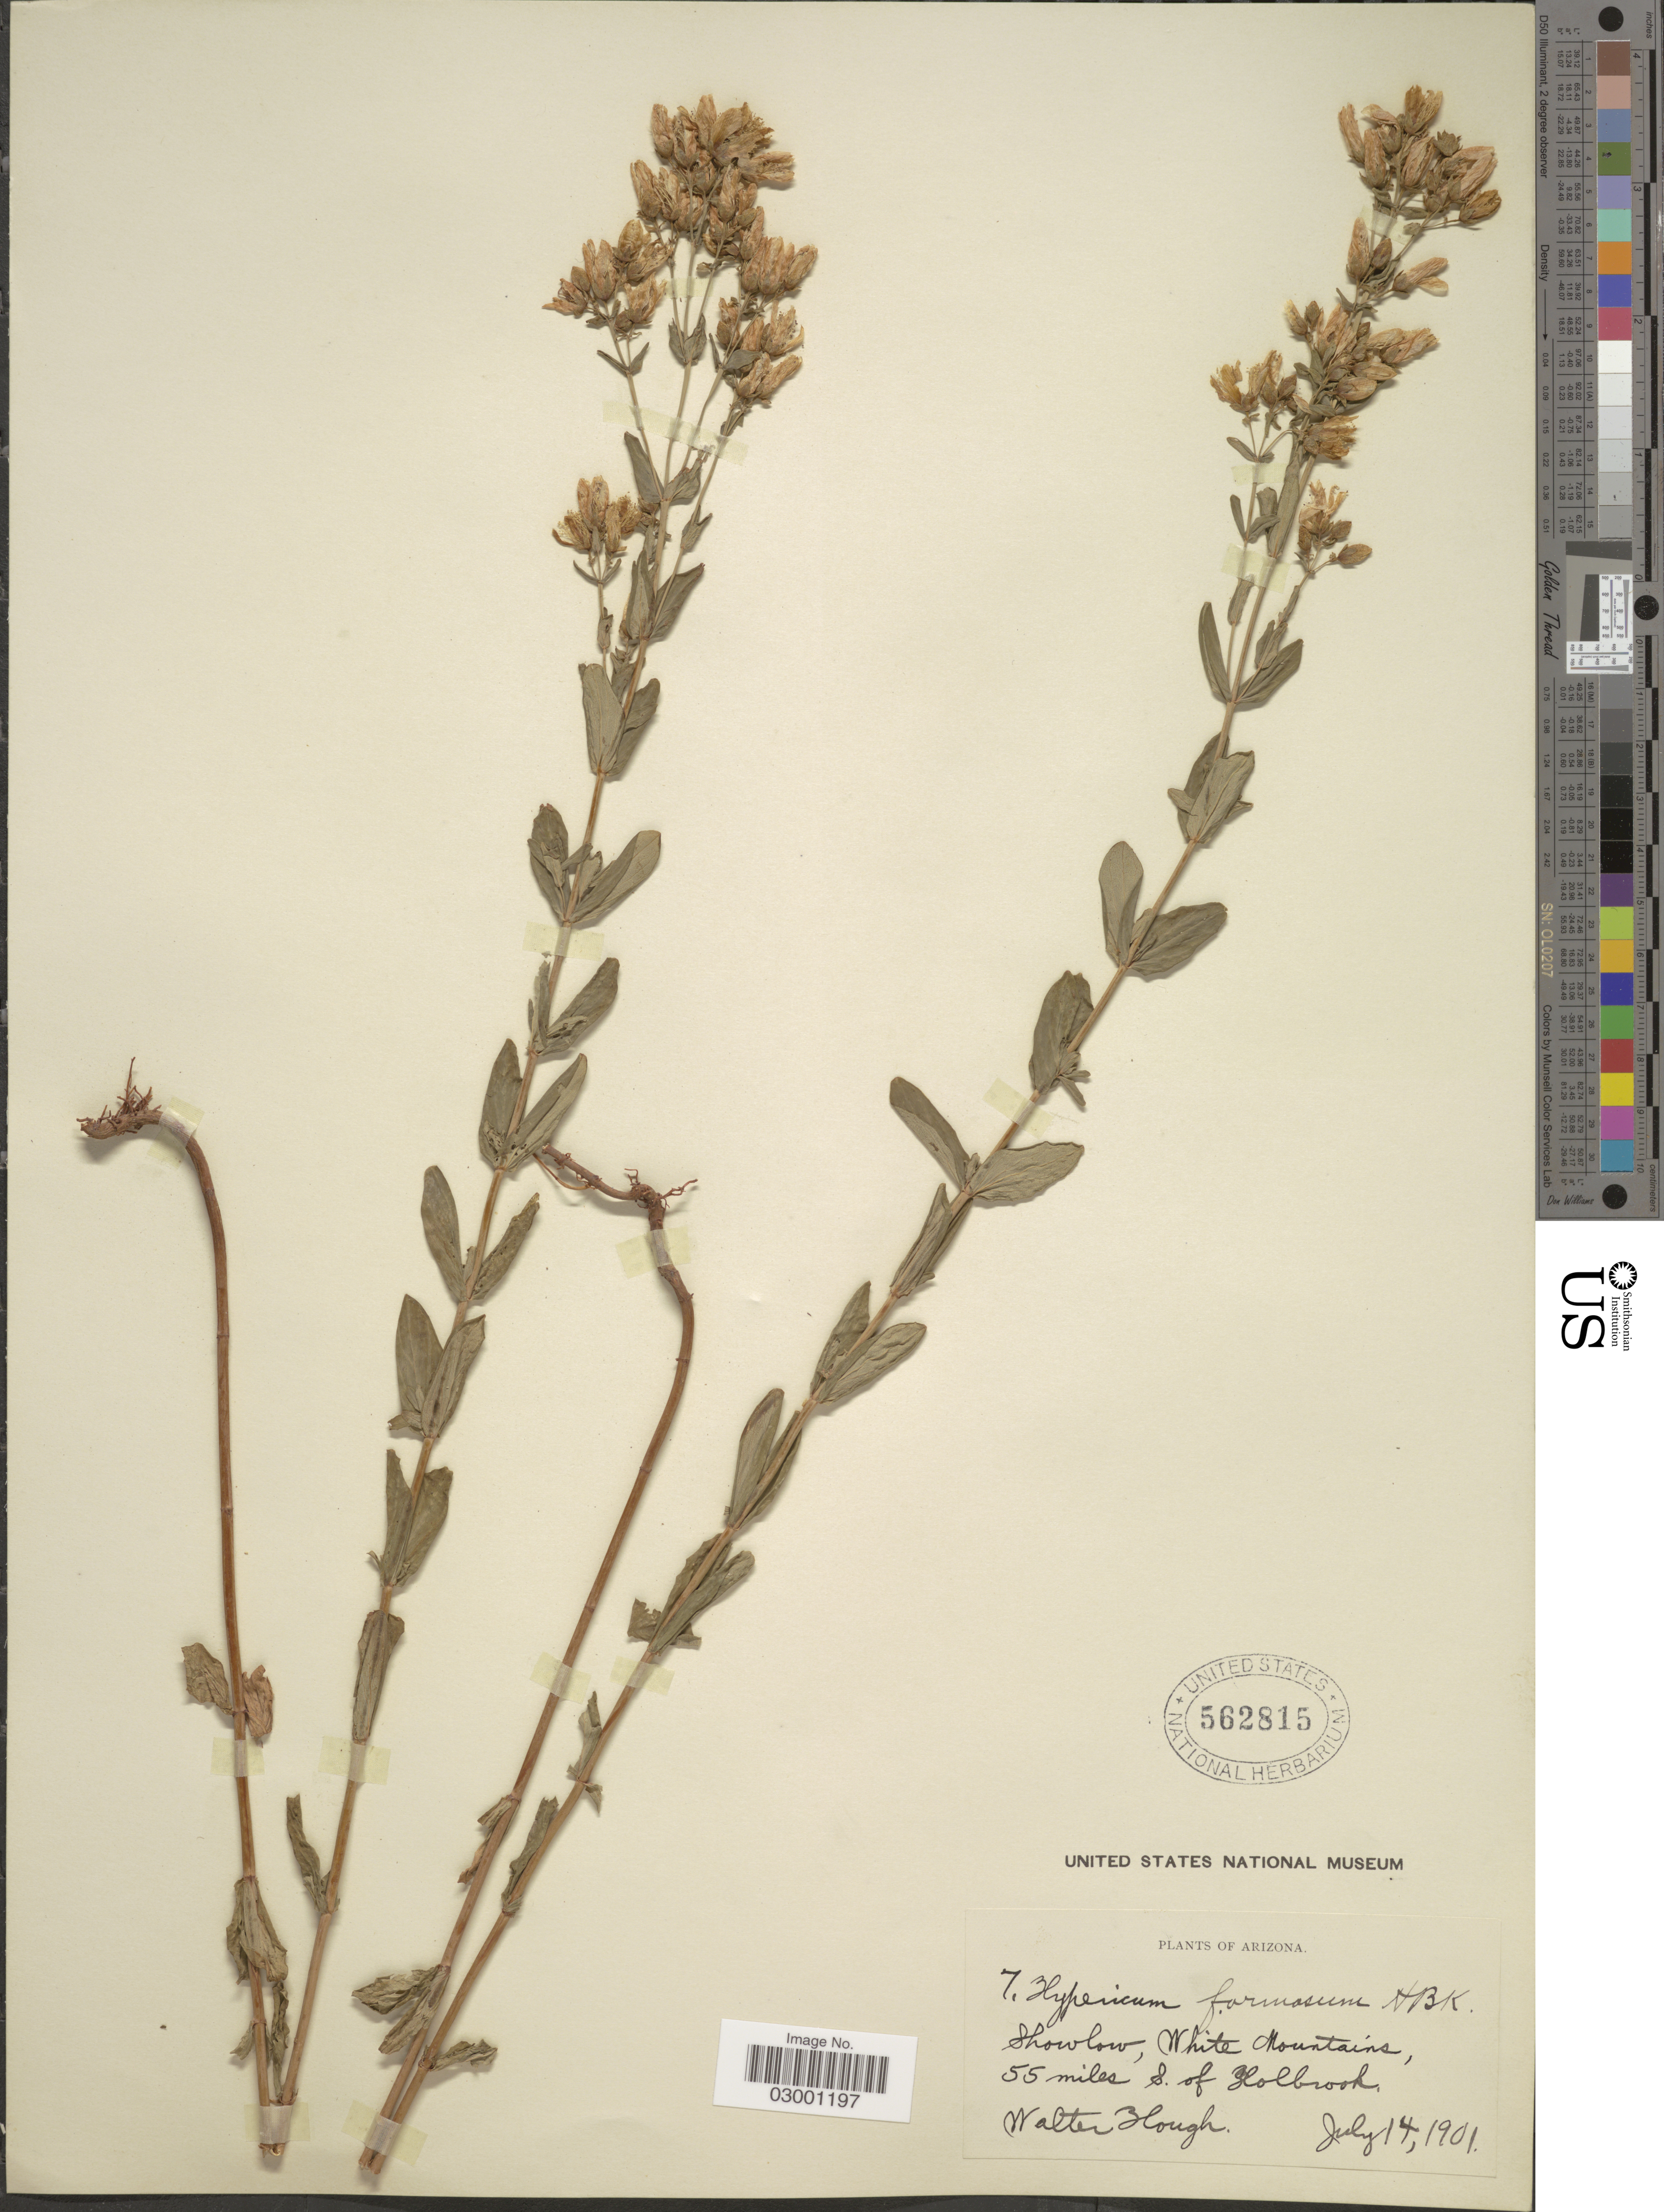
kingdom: Plantae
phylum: Tracheophyta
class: Magnoliopsida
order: Malpighiales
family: Hypericaceae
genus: Hypericum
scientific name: Hypericum formosum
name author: Kunth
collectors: W. Hough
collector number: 7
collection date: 1901-07-14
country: United States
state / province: Arizona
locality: Showlow, White Mountains, 55 miles S. of Holbrook.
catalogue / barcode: US 562815